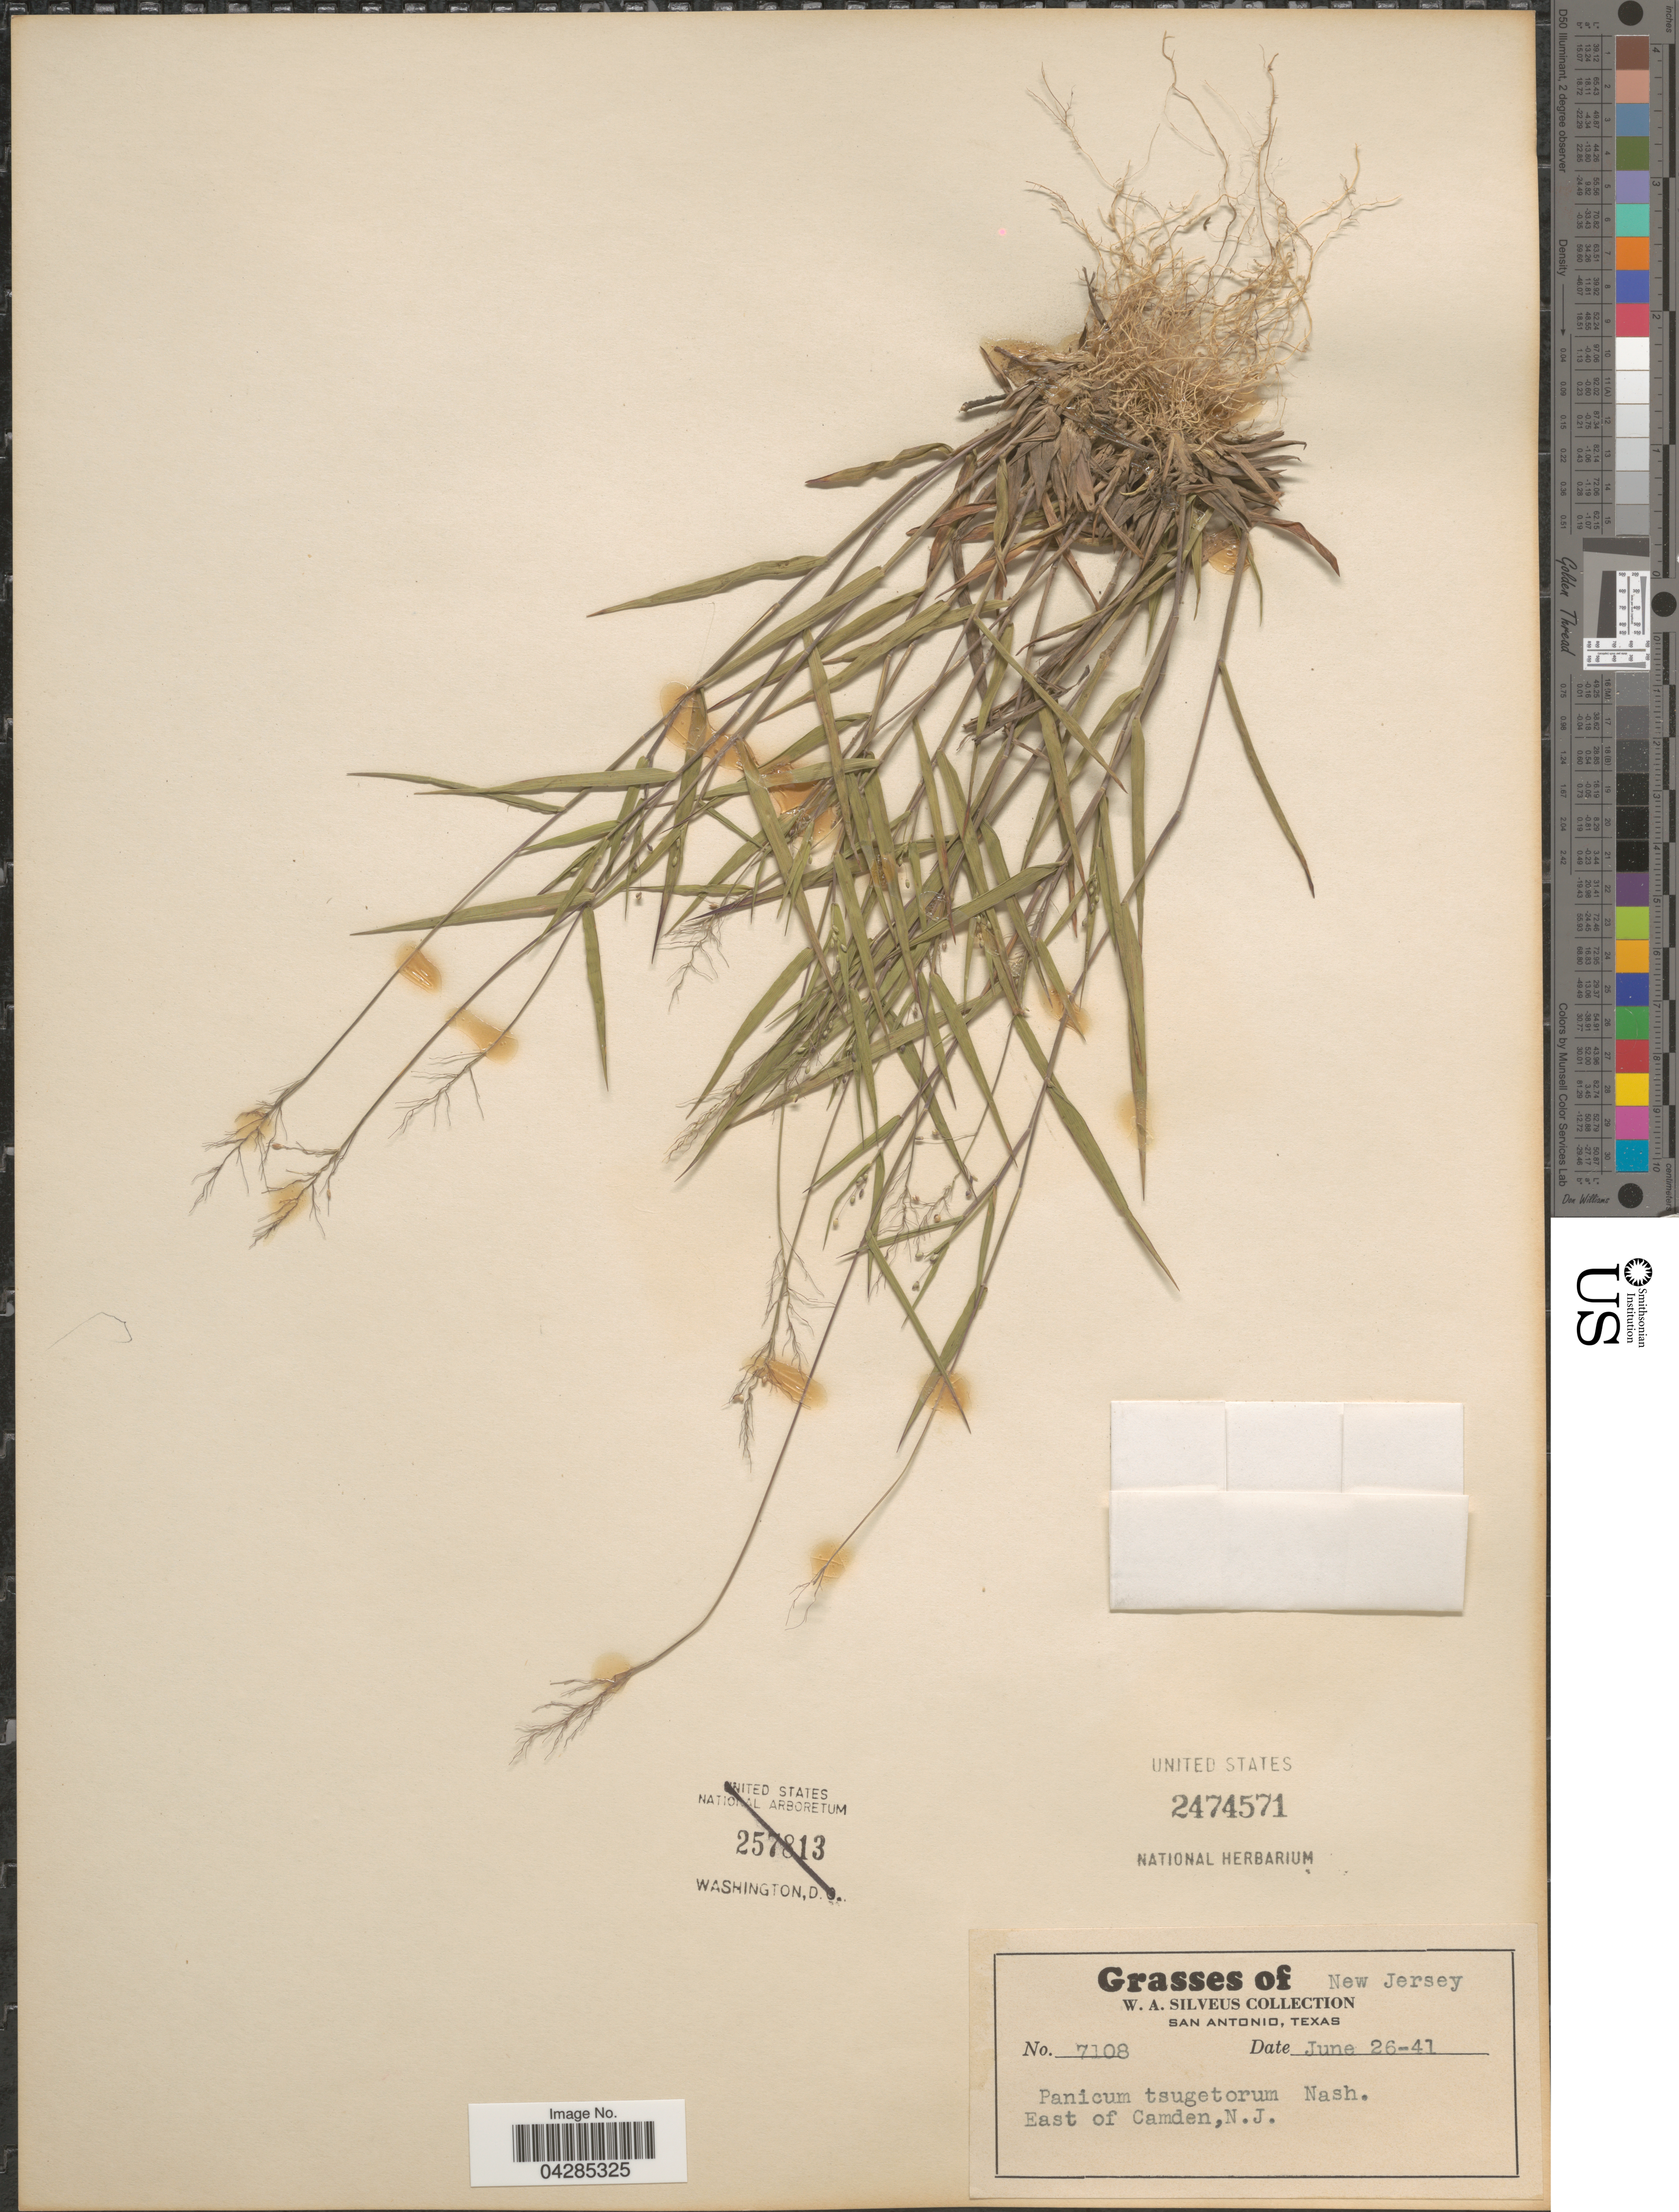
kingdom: Plantae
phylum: Tracheophyta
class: Liliopsida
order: Poales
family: Poaceae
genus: Dichanthelium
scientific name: Dichanthelium portoricense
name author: (Desv. ex Ham.) B.F. Hansen & Wunderlin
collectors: W. Silveus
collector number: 7108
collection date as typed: Transcribed d/m/y: 26/6/41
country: United States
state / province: New Jersey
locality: East of Camden.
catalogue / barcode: US 2474571